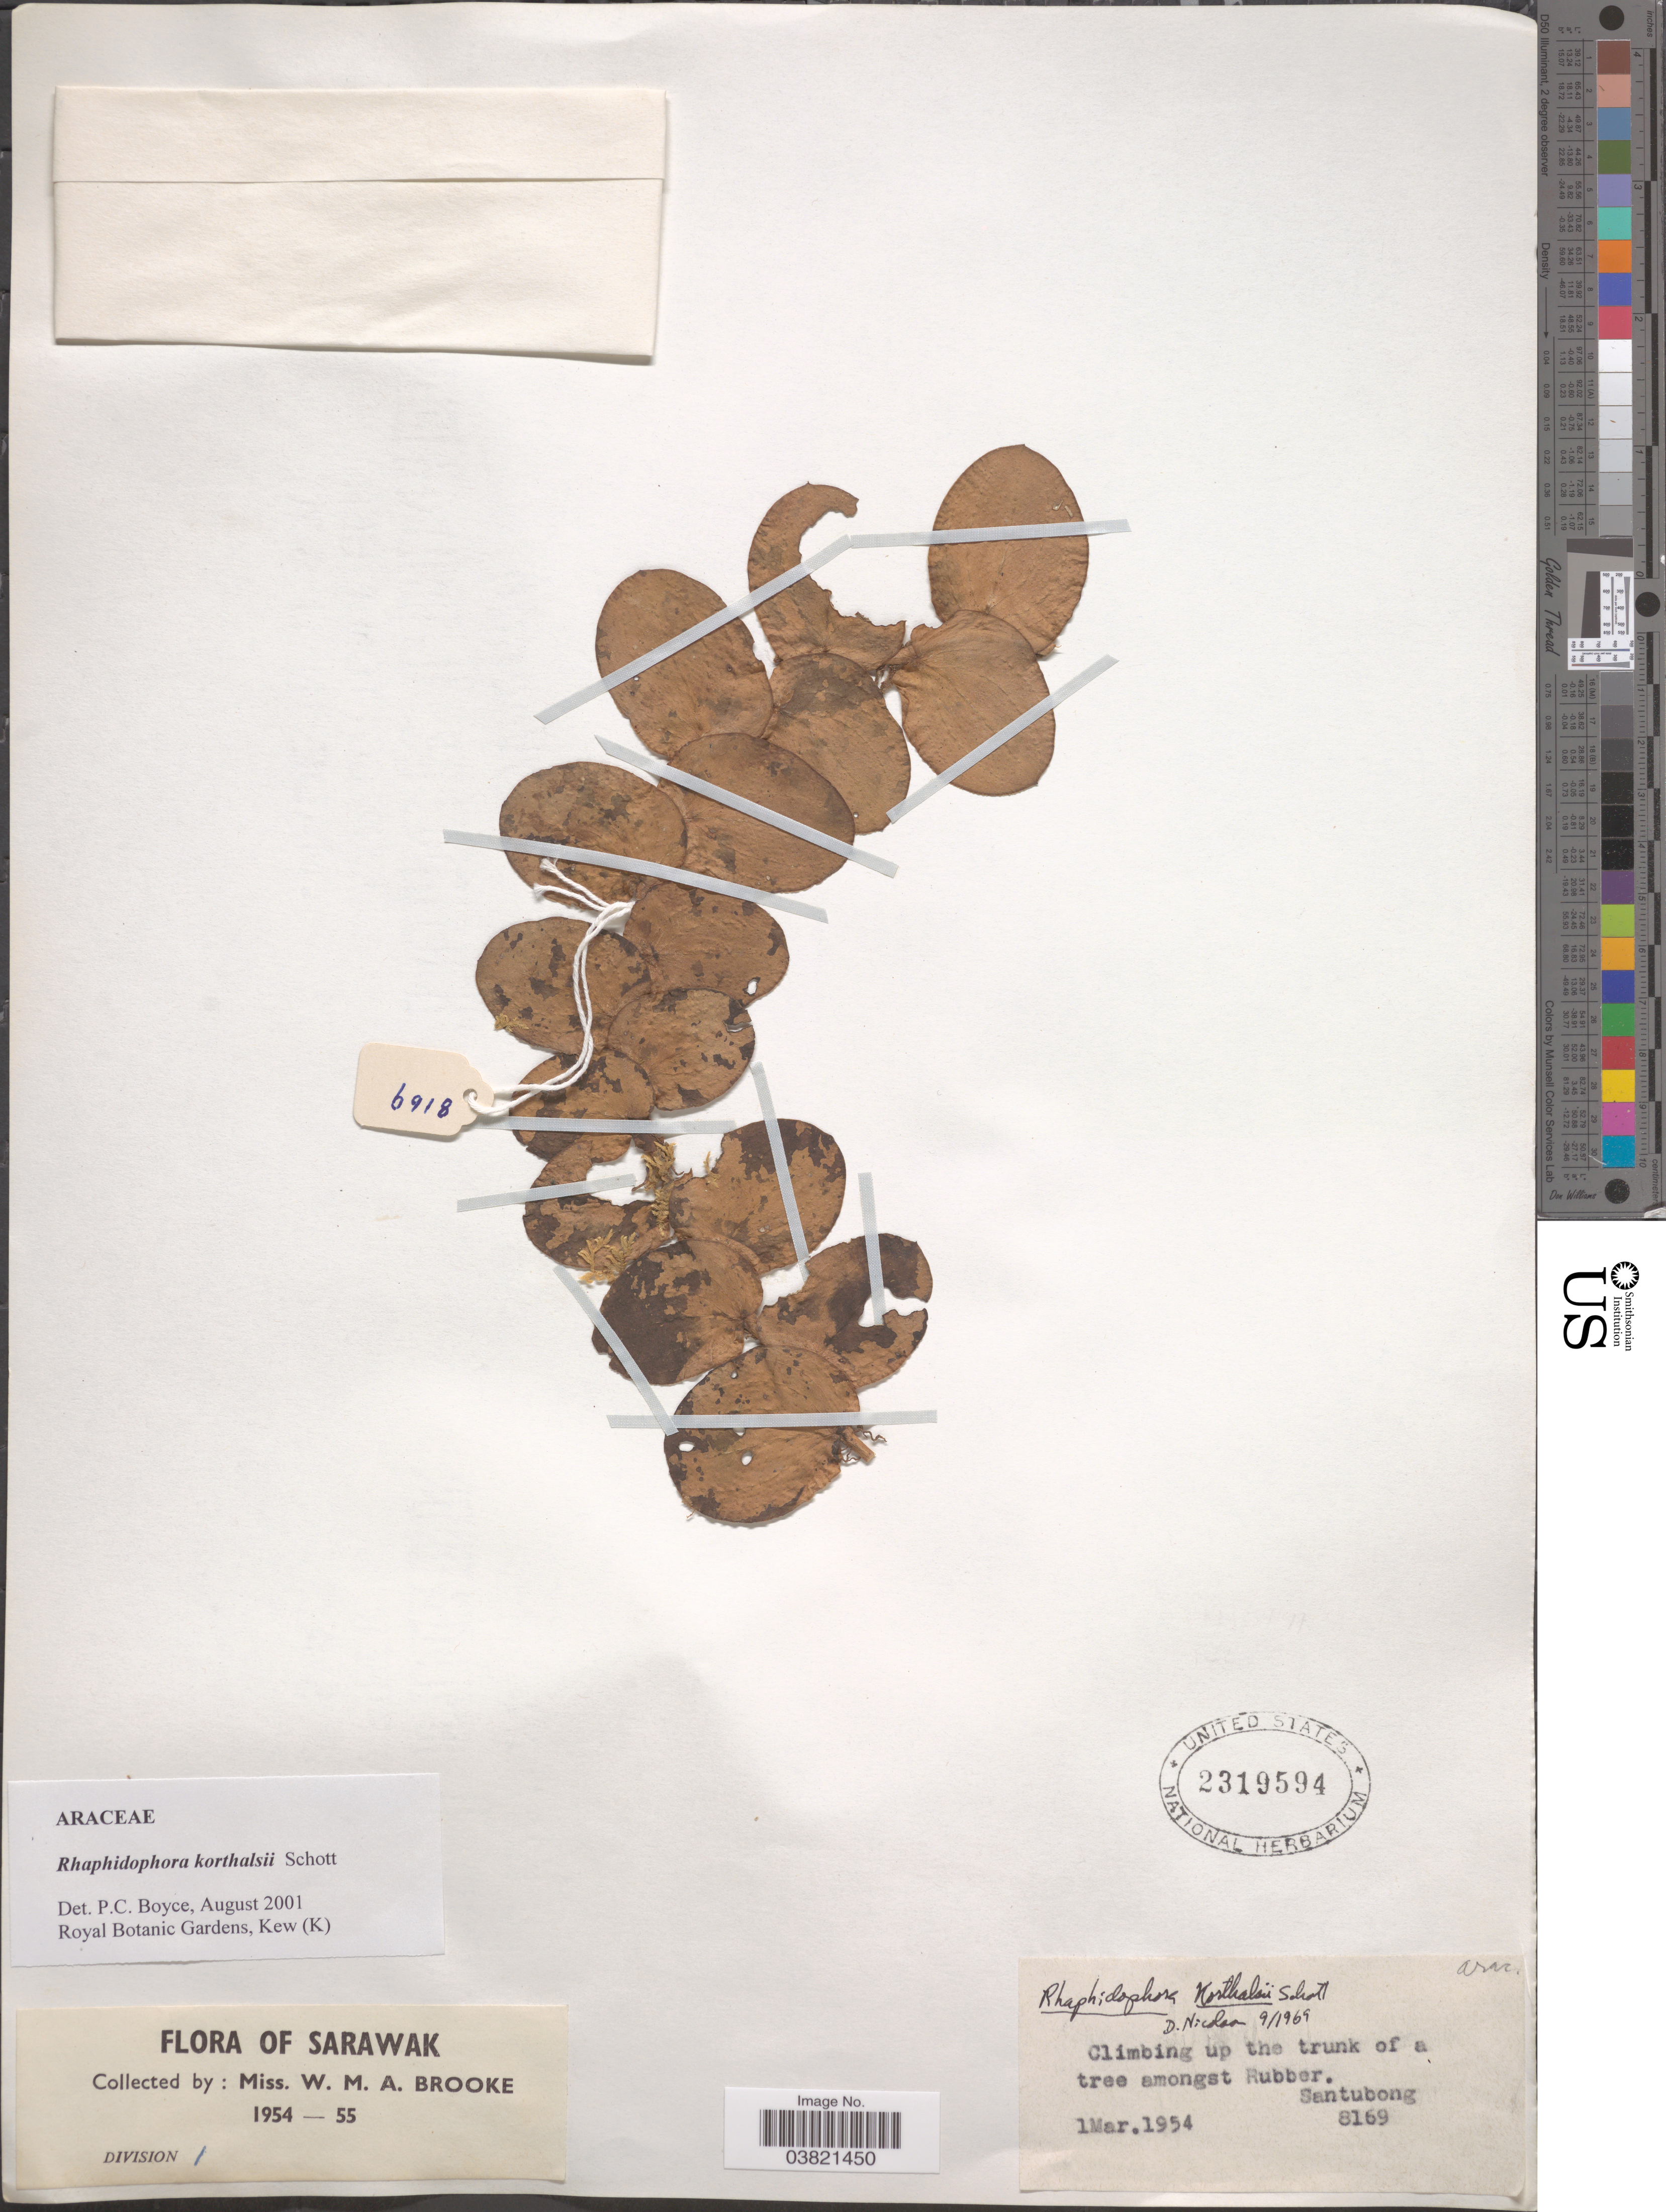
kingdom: Plantae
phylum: Tracheophyta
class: Liliopsida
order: Alismatales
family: Araceae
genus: Rhaphidophora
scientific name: Rhaphidophora korthalsii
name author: Schott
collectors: W. Brooke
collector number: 8169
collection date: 1954-03-01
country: Malaysia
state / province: Sarawak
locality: Division 1. Santubong.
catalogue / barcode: US 2319594